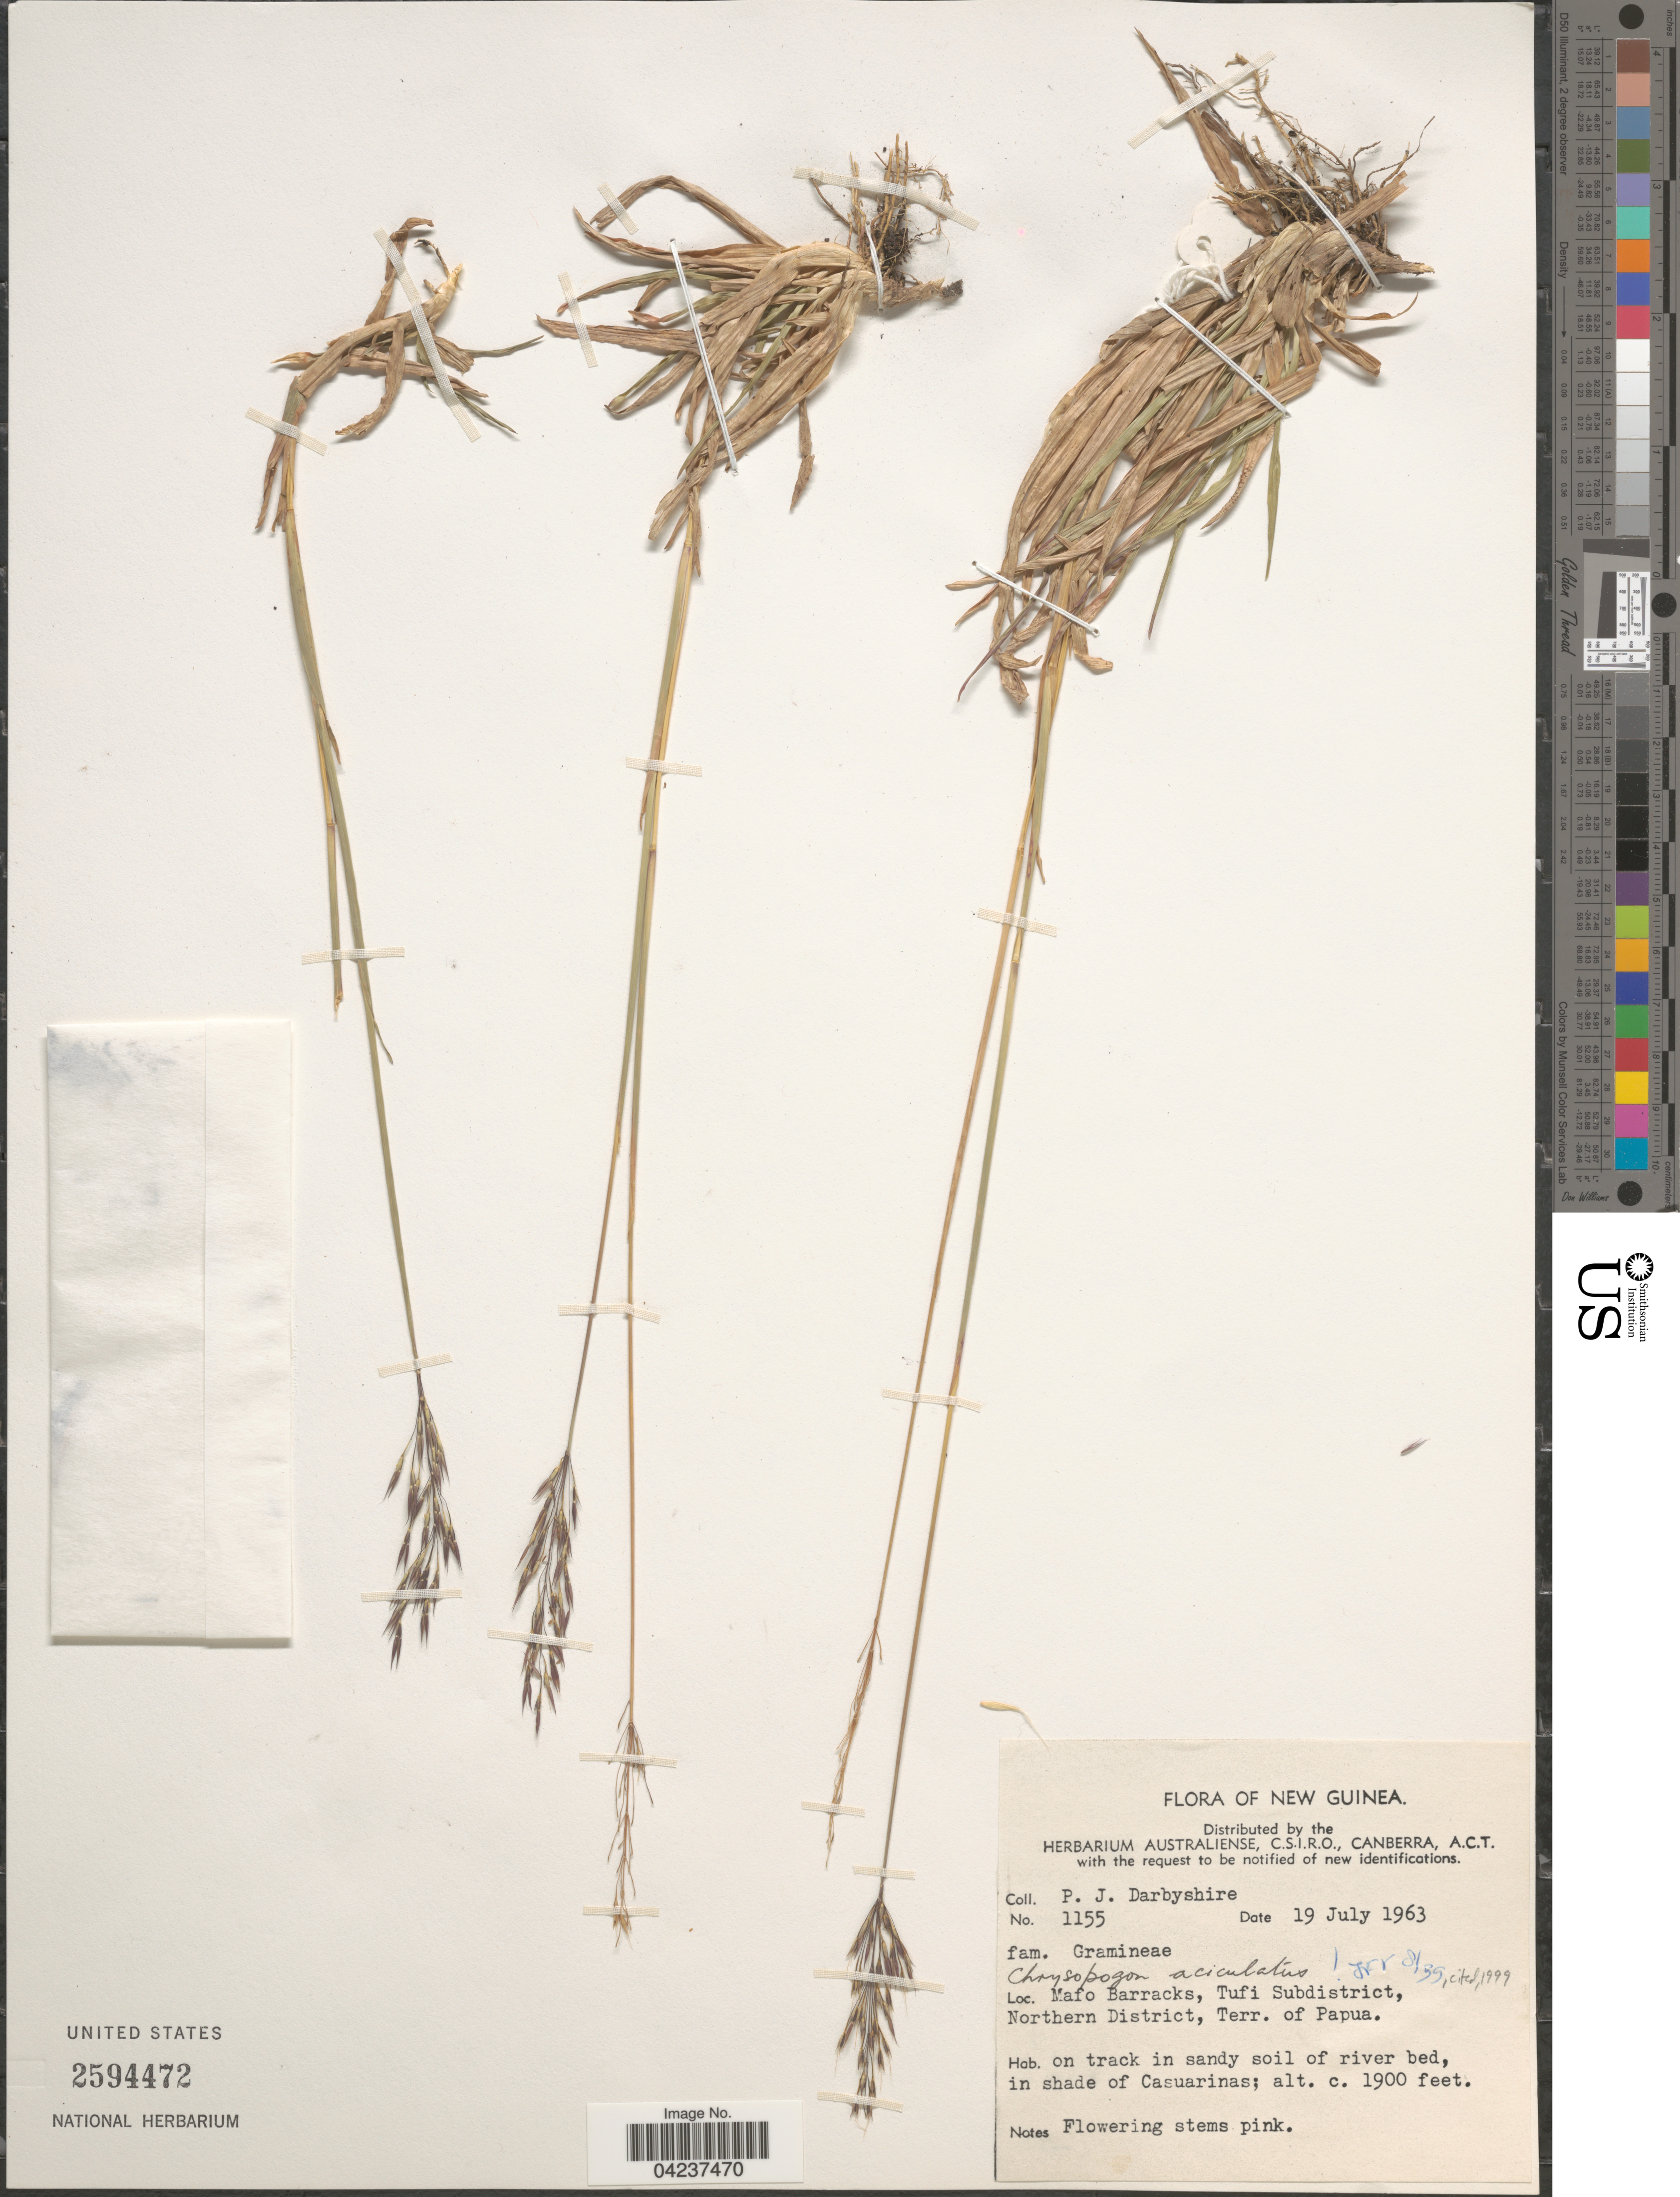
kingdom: Plantae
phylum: Tracheophyta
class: Liliopsida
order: Poales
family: Poaceae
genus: Chrysopogon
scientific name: Chrysopogon aciculatus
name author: (Retz.) Trin.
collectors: P. Darbyshire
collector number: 1155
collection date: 1963-07-19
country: Papua New Guinea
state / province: Northern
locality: New Guinea. Mafo Barracks, Tufi Subdistrict, Northern District, Terr. of Papua.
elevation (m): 579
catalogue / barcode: US 2594472